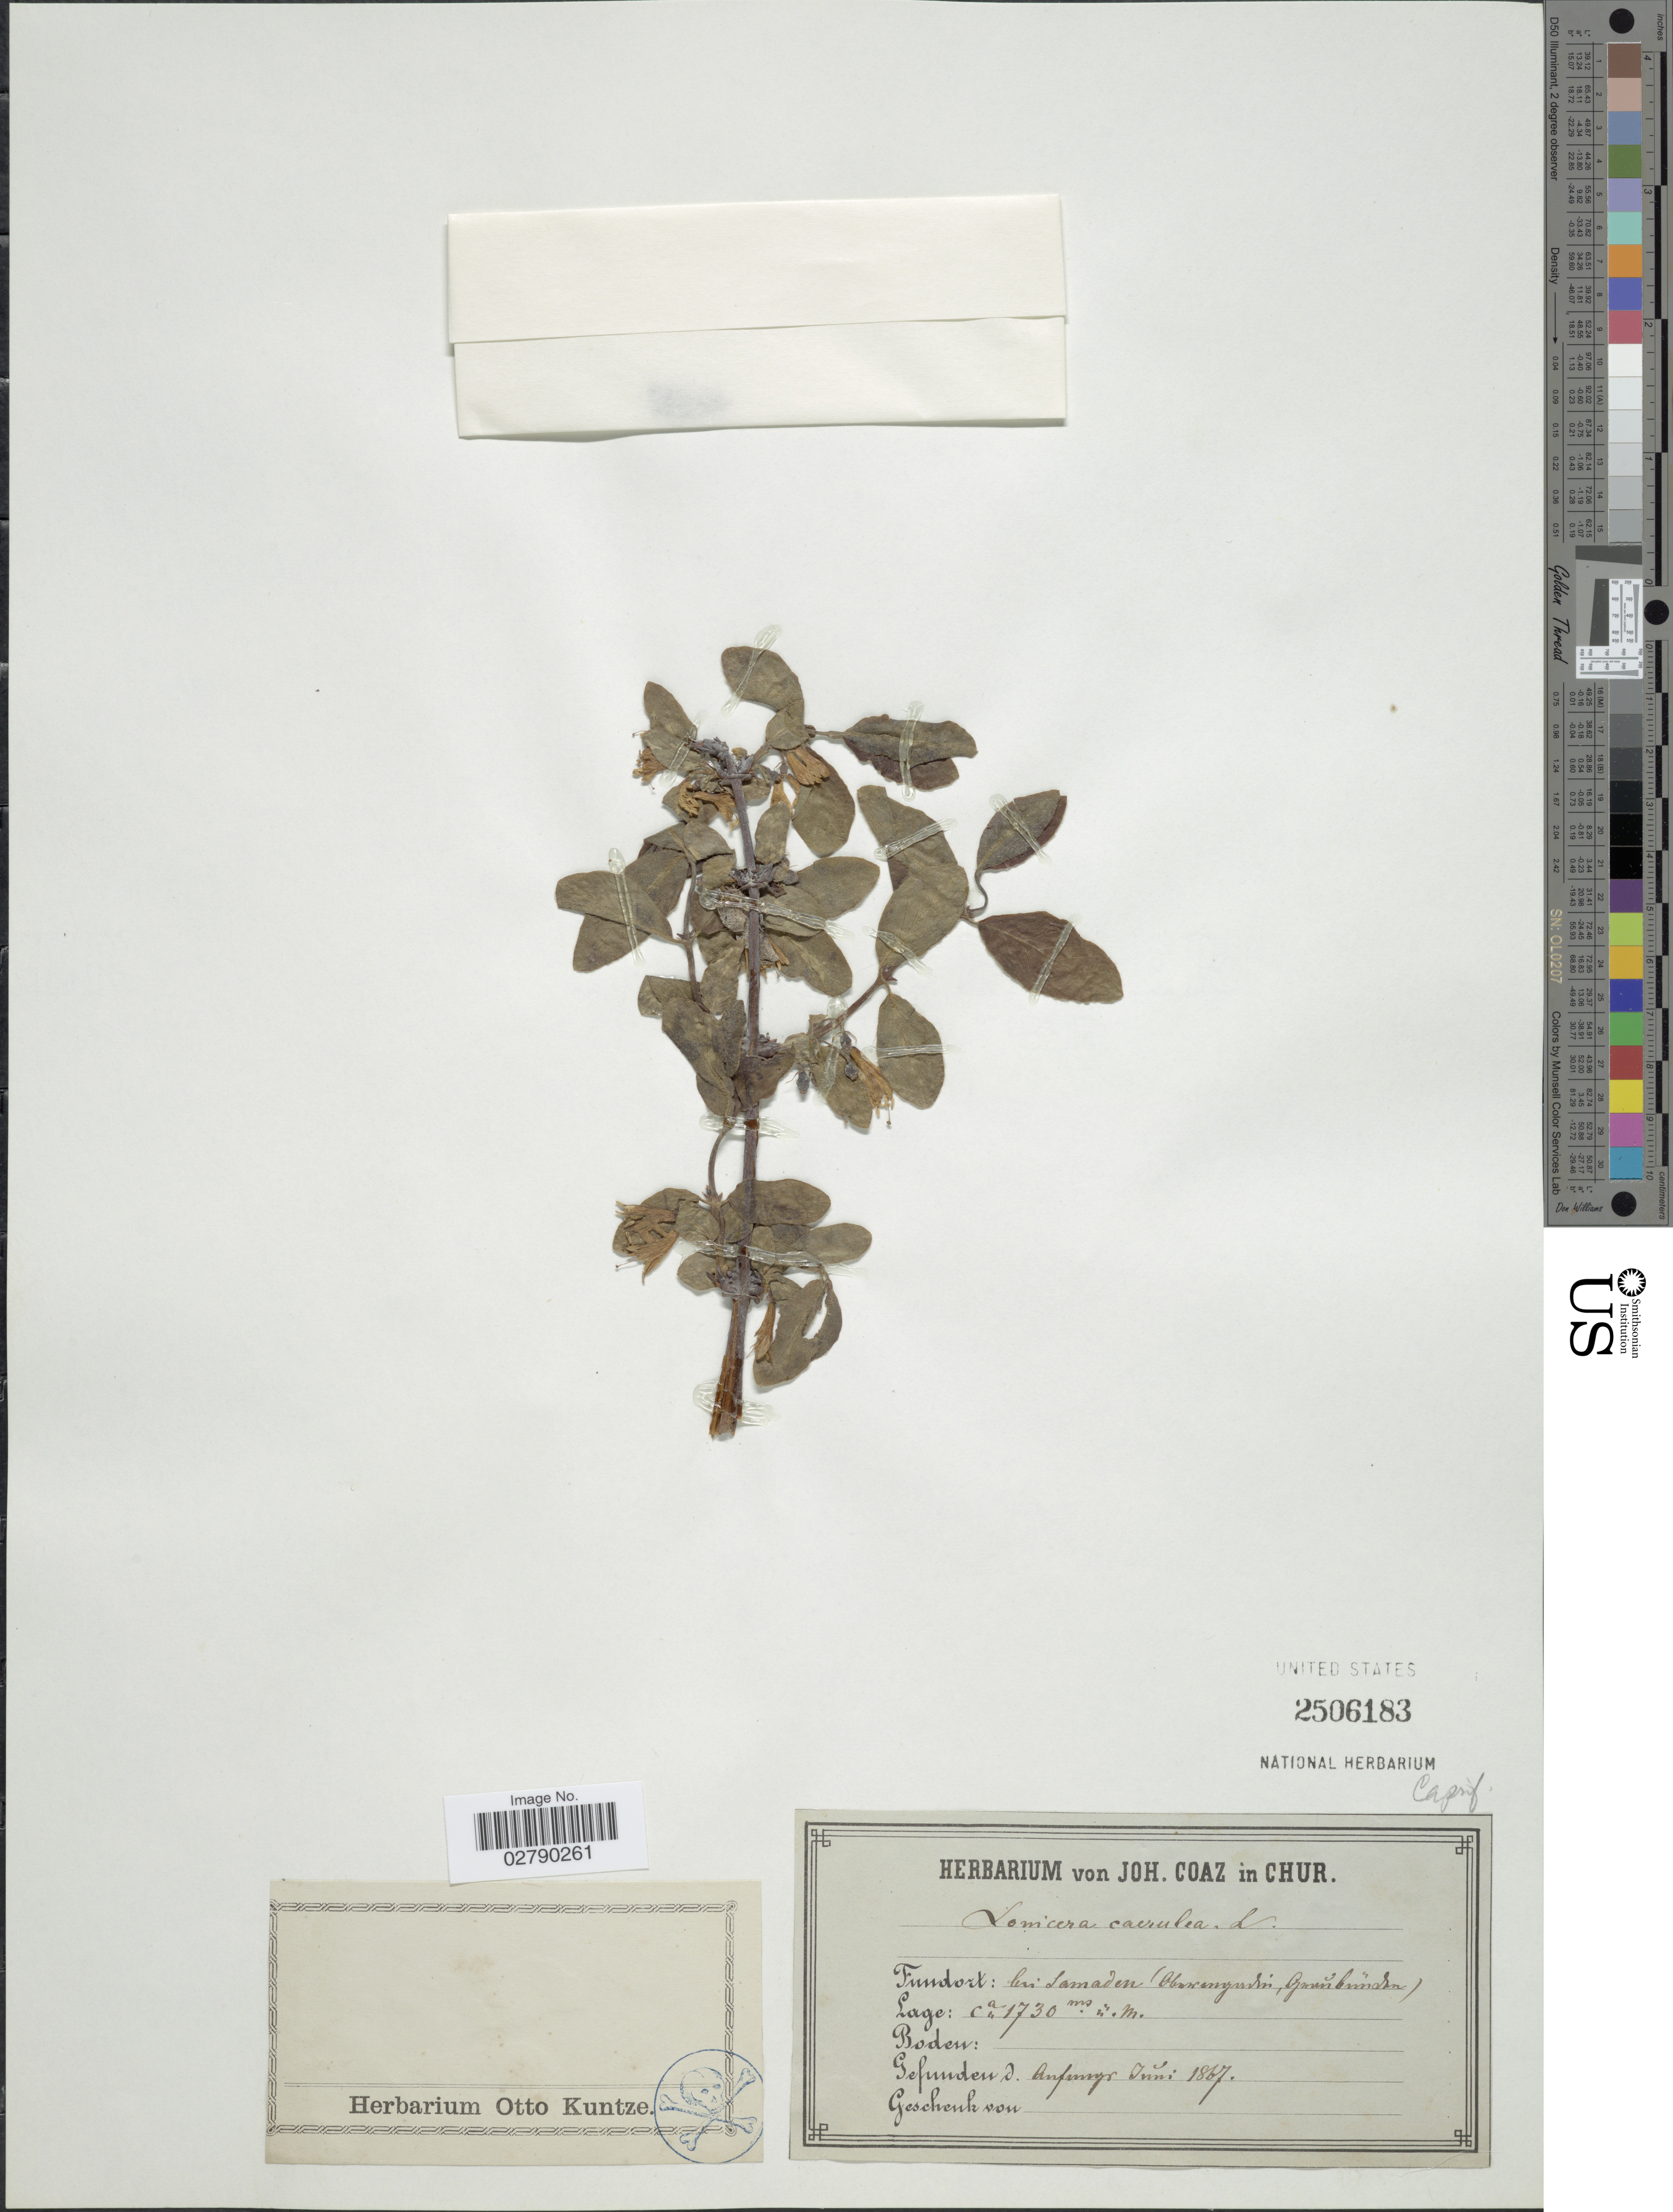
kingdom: Plantae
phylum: Tracheophyta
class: Magnoliopsida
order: Dipsacales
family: Caprifoliaceae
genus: Lonicera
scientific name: Lonicera caerulea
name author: L.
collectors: ex herb. von Joh. Coaz in Chur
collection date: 1867-06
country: Switzerland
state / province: Graubunden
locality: Bei Samedan (Oberengadin, Graubünden).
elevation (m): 1730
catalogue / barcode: US 2506183